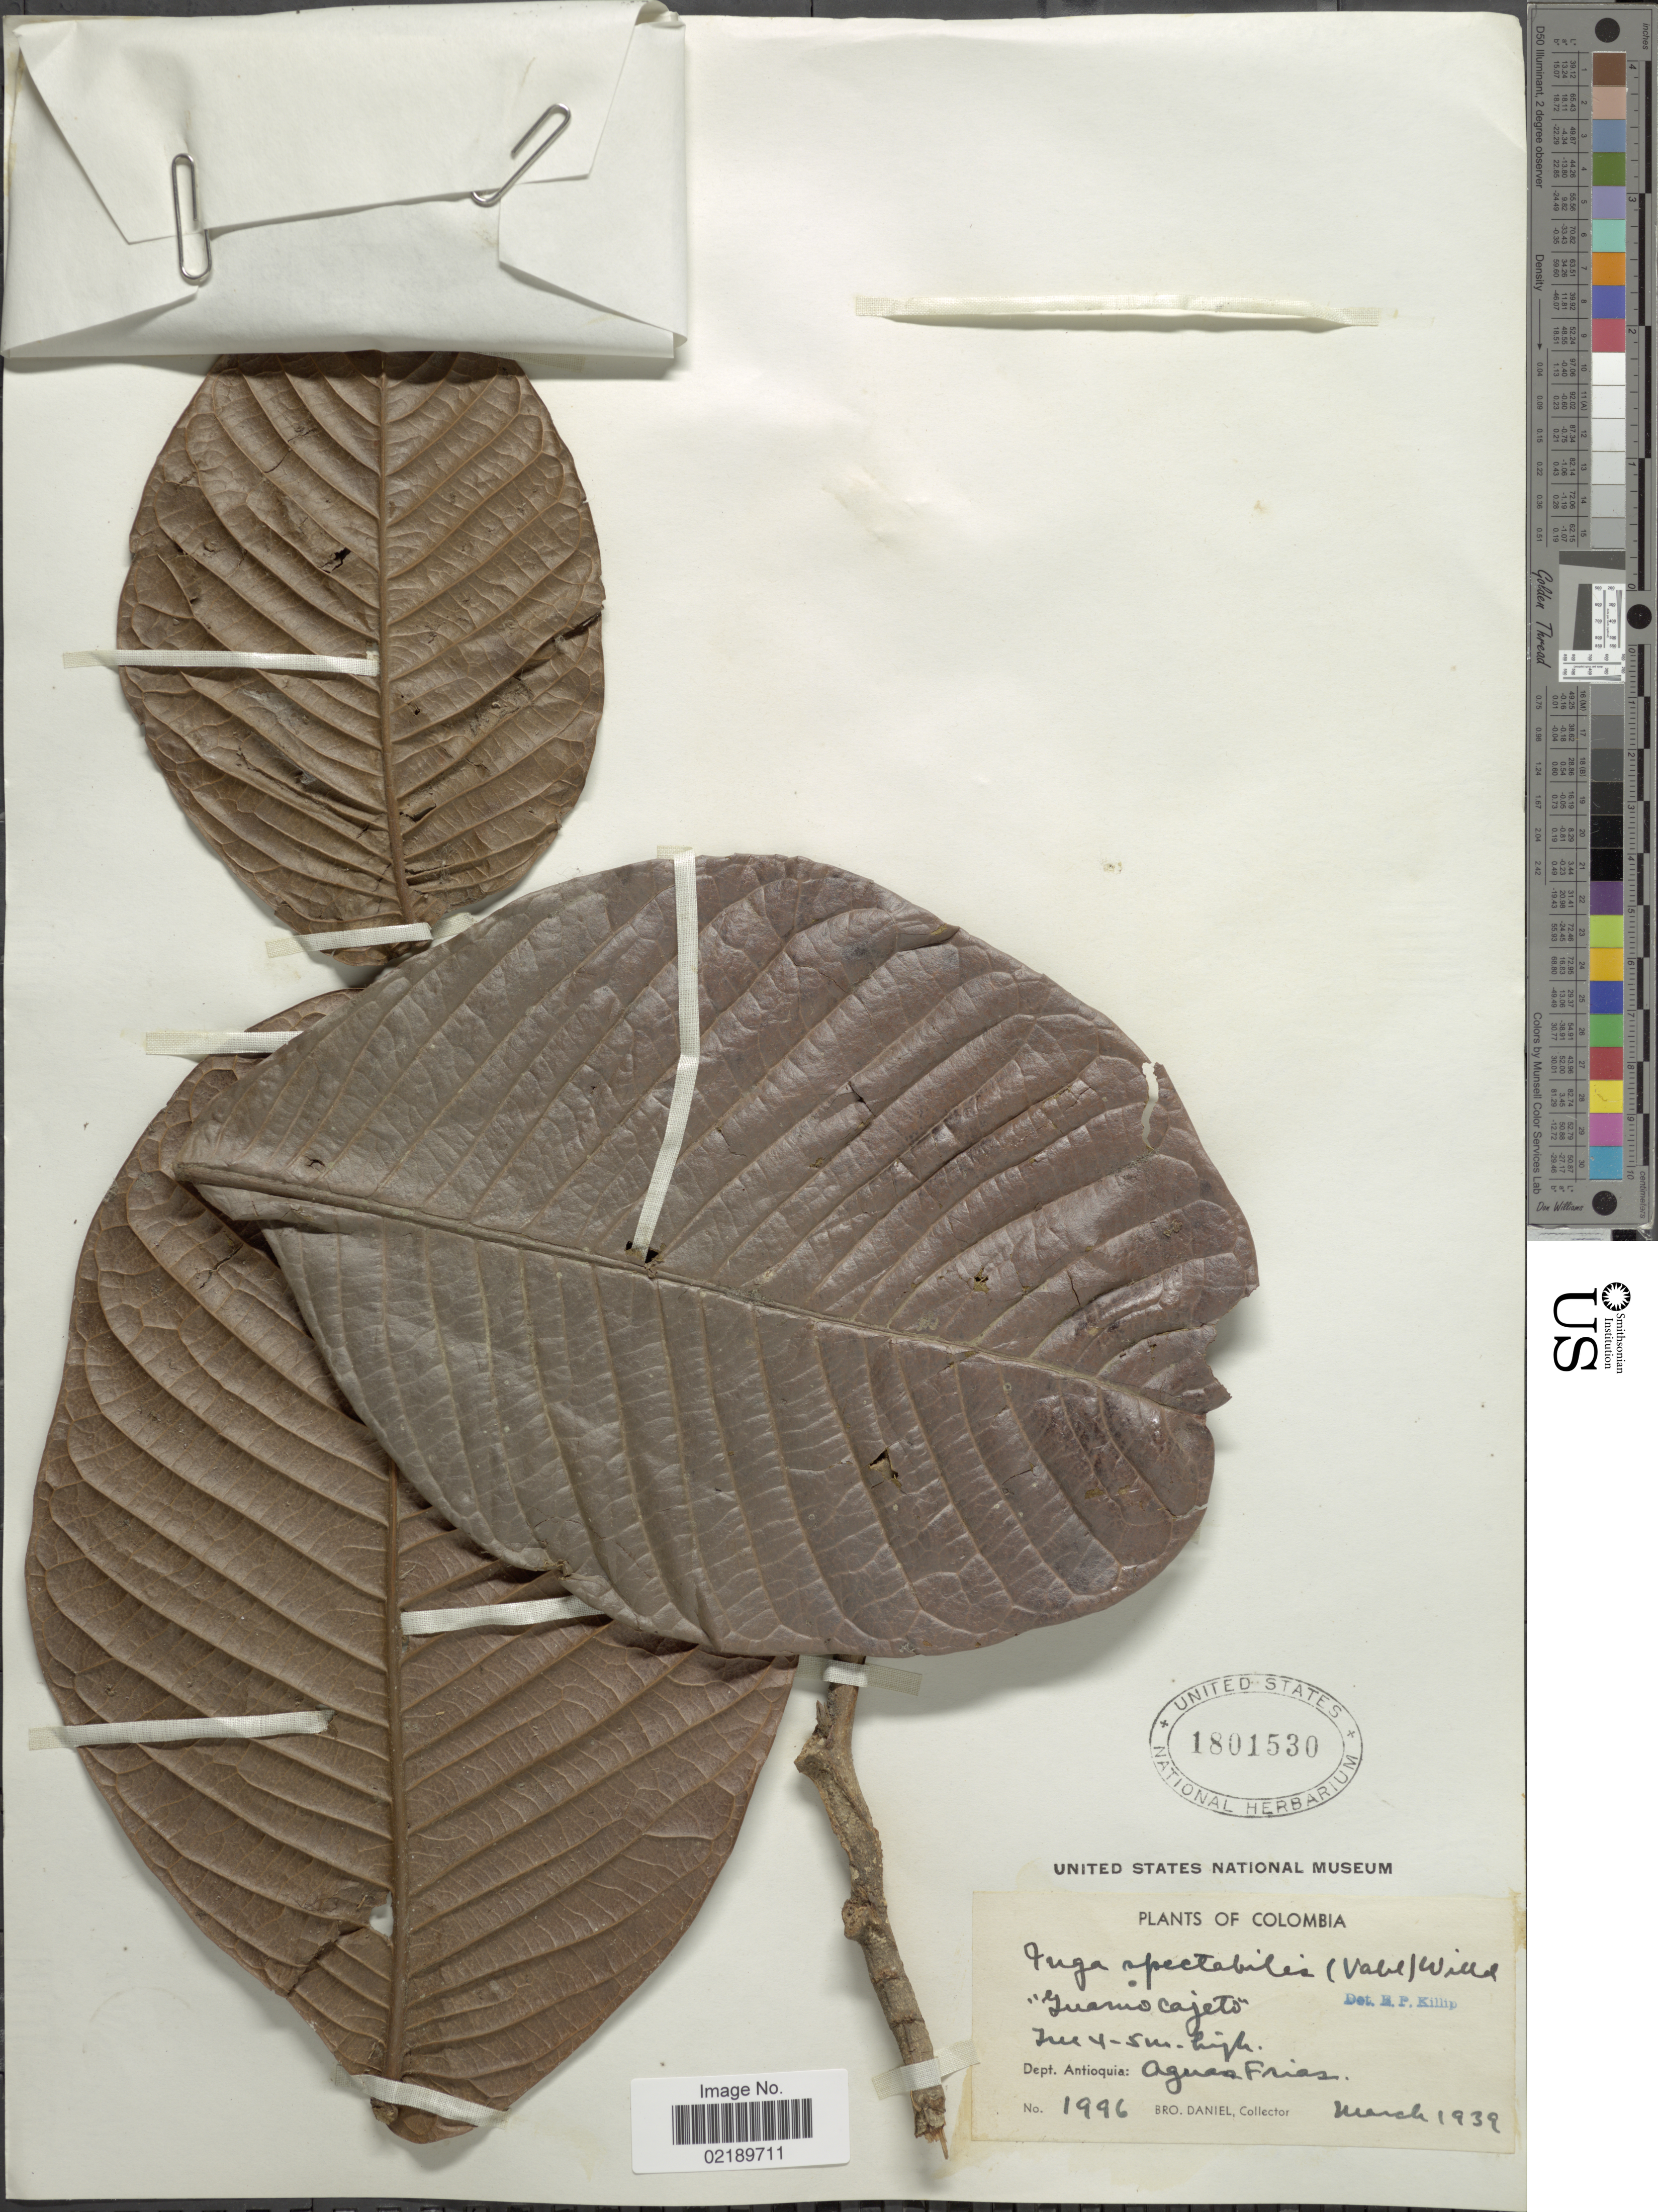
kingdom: Plantae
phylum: Tracheophyta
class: Magnoliopsida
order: Fabales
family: Fabaceae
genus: Inga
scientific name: Inga spectabilis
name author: (Vahl) Willd.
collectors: Bro. Daniel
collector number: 1996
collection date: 1939-03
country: Colombia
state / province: Antioquia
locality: Dept. Antioquia: Aguas Frias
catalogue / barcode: US 1801530